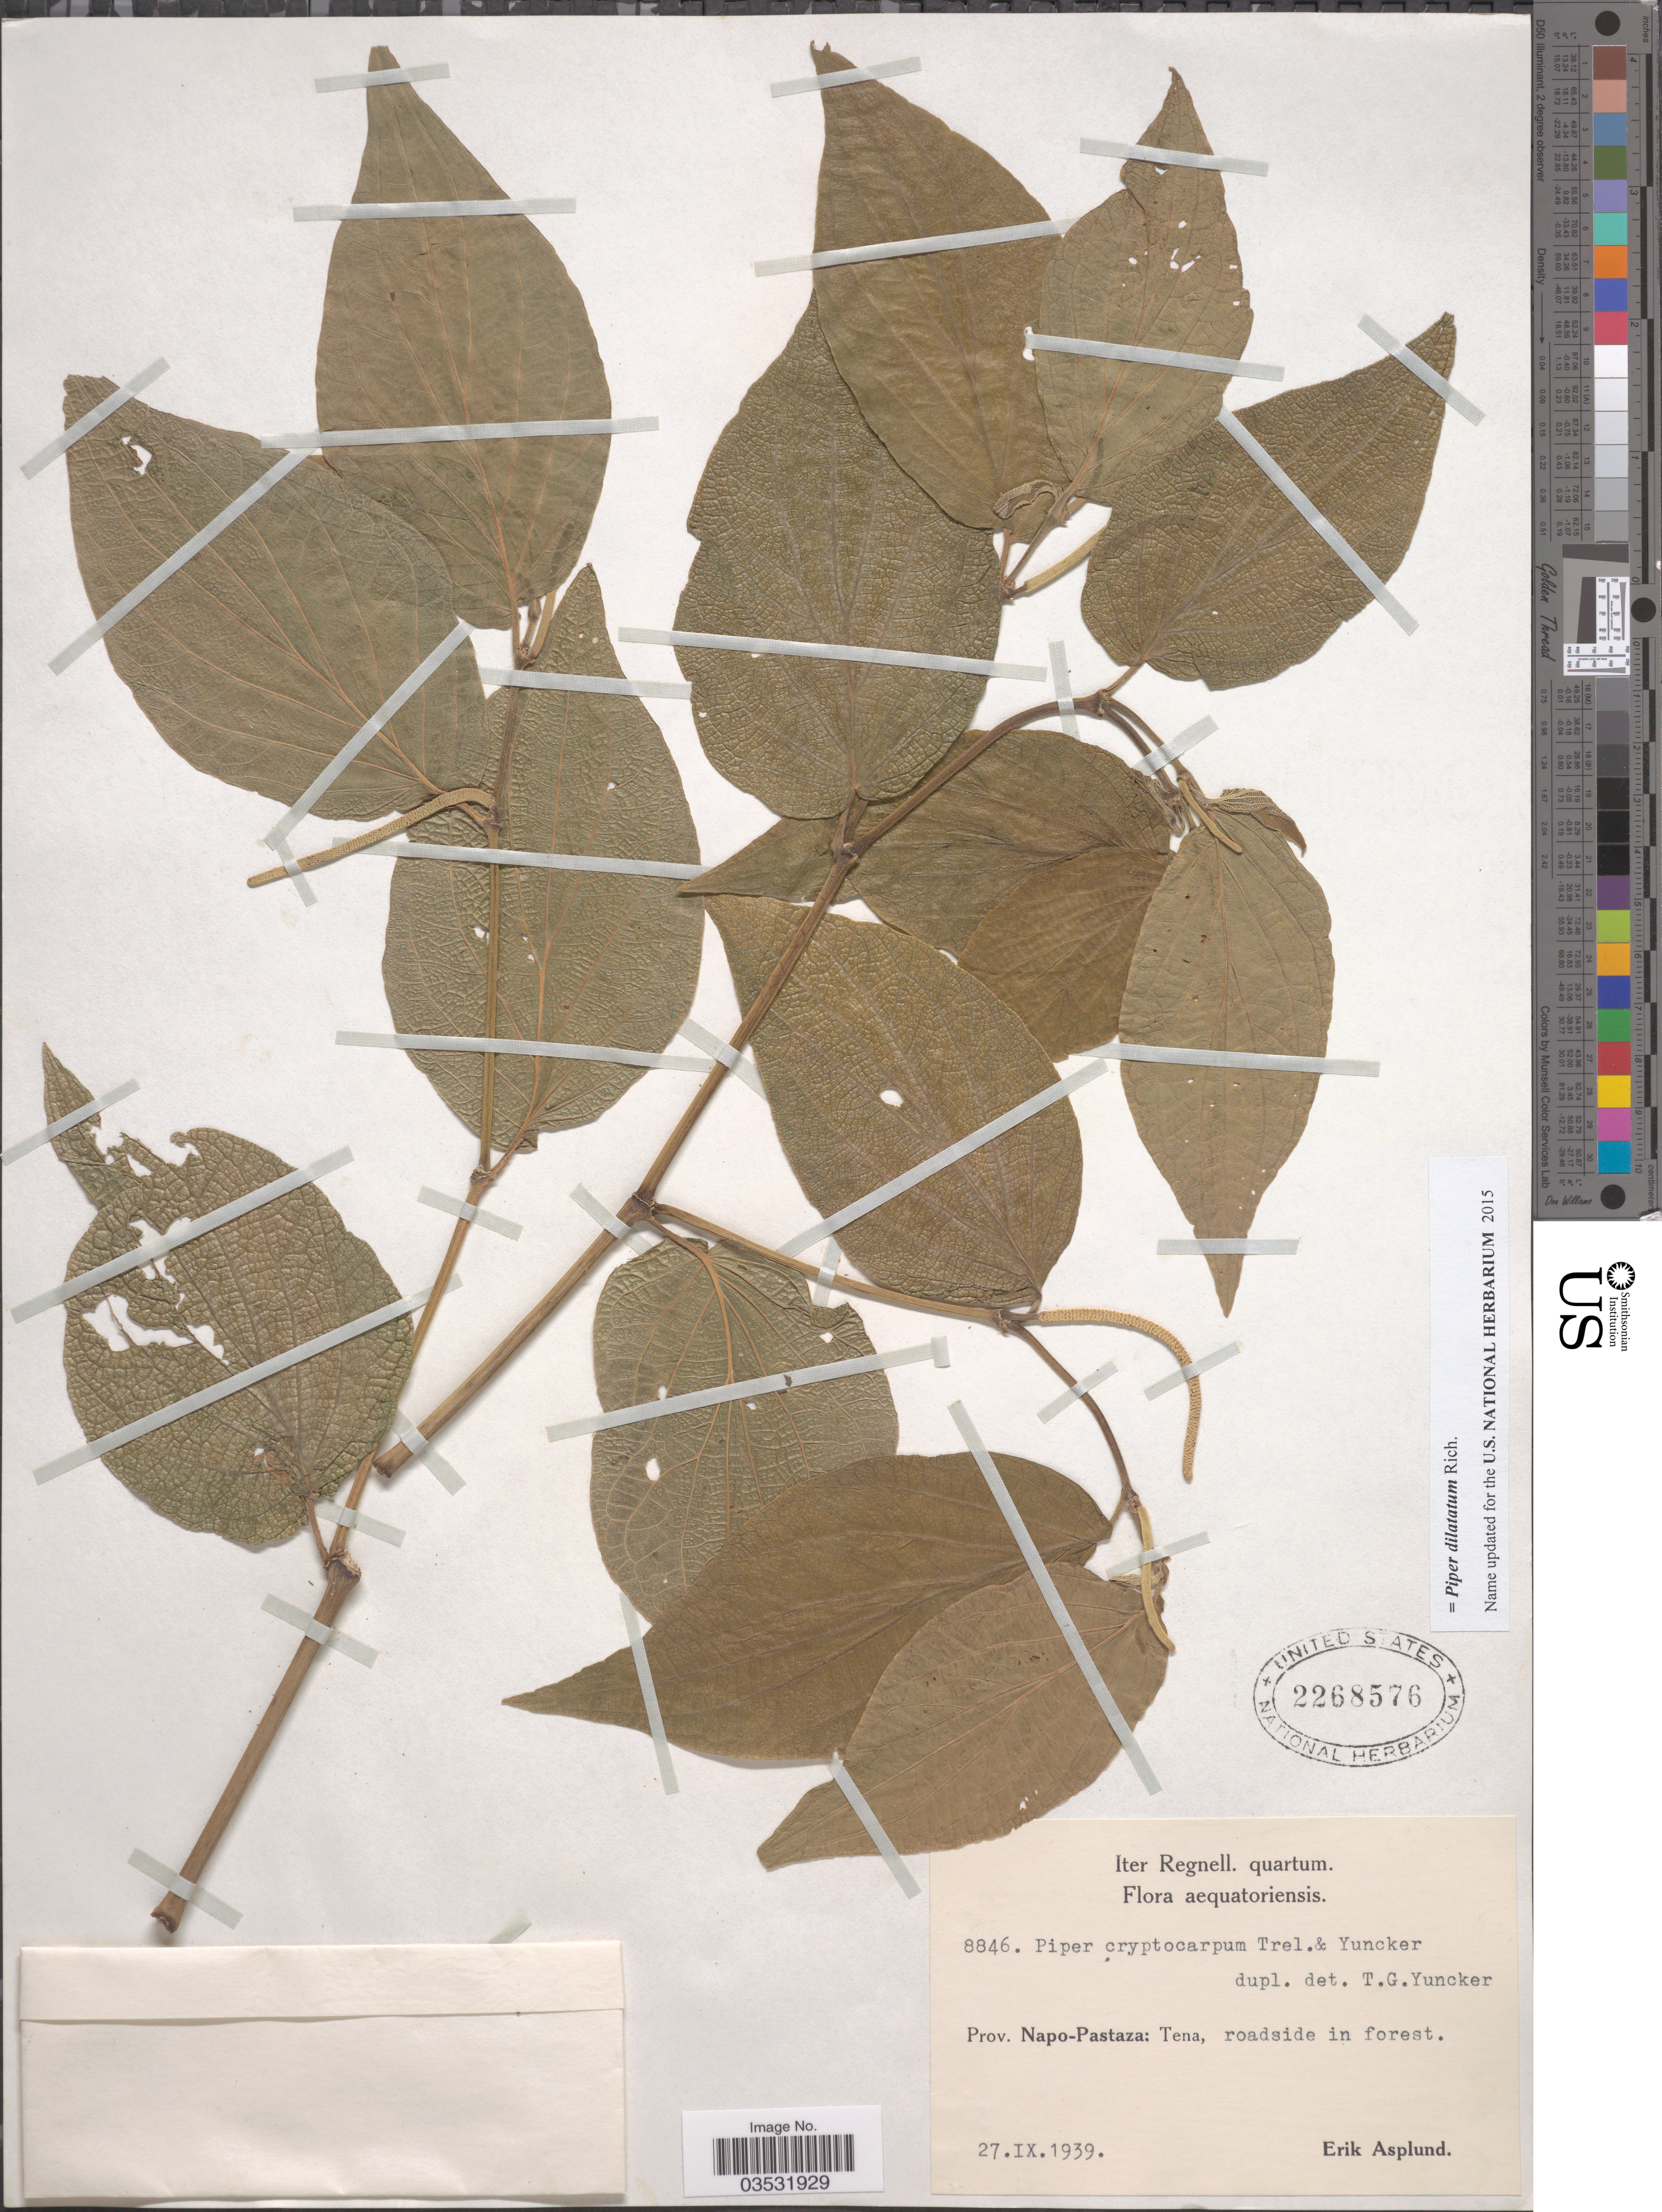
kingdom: Plantae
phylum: Tracheophyta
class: Magnoliopsida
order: Piperales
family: Piperaceae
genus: Piper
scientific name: Piper dilatatum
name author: Rich.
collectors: E. Asplund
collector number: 8846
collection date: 1939-09-27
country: Ecuador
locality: Prov. Napo-Pastaza: Tena, roadside in forest.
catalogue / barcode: US 2268576